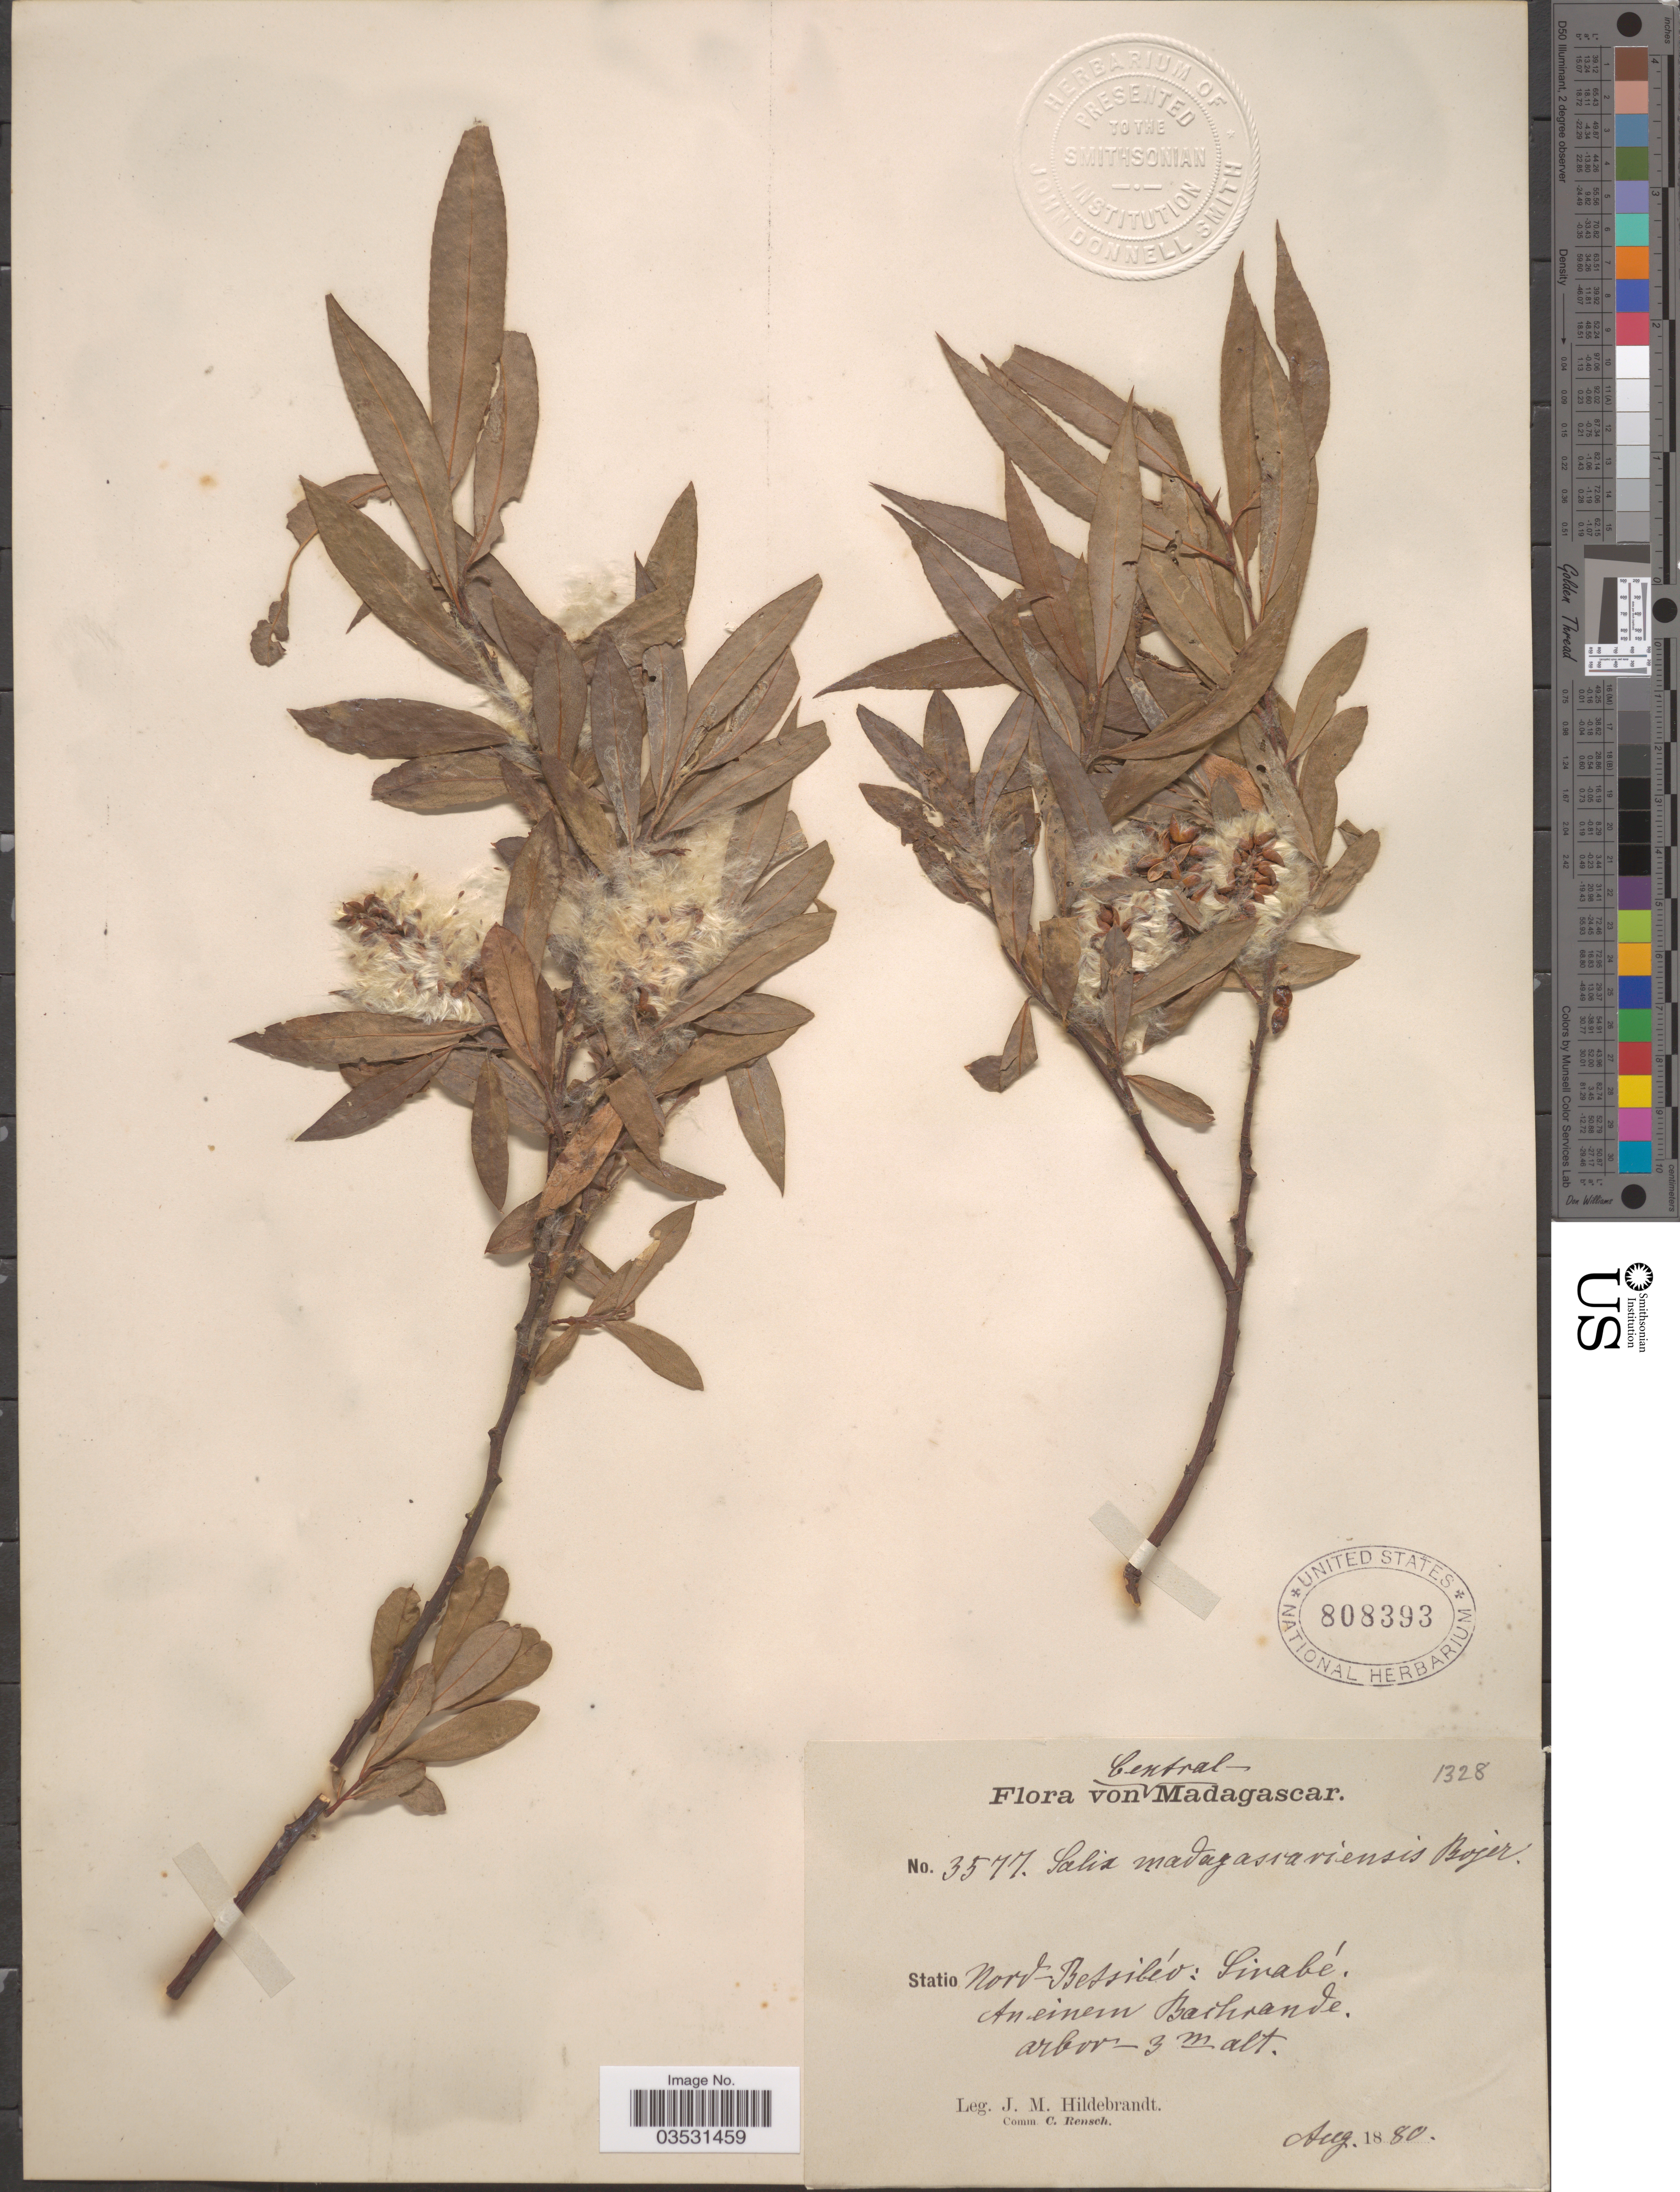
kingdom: Plantae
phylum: Tracheophyta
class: Magnoliopsida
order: Malpighiales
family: Salicaceae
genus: Salix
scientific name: Salix madagascariensis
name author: Bojer ex Andersson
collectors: J. Hildebrandt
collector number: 3577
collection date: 1880-08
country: Madagascar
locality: Central Madagascar. Statio Nord-Bessibéo: Sinabè. An einem Bachrande.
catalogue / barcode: US 808393